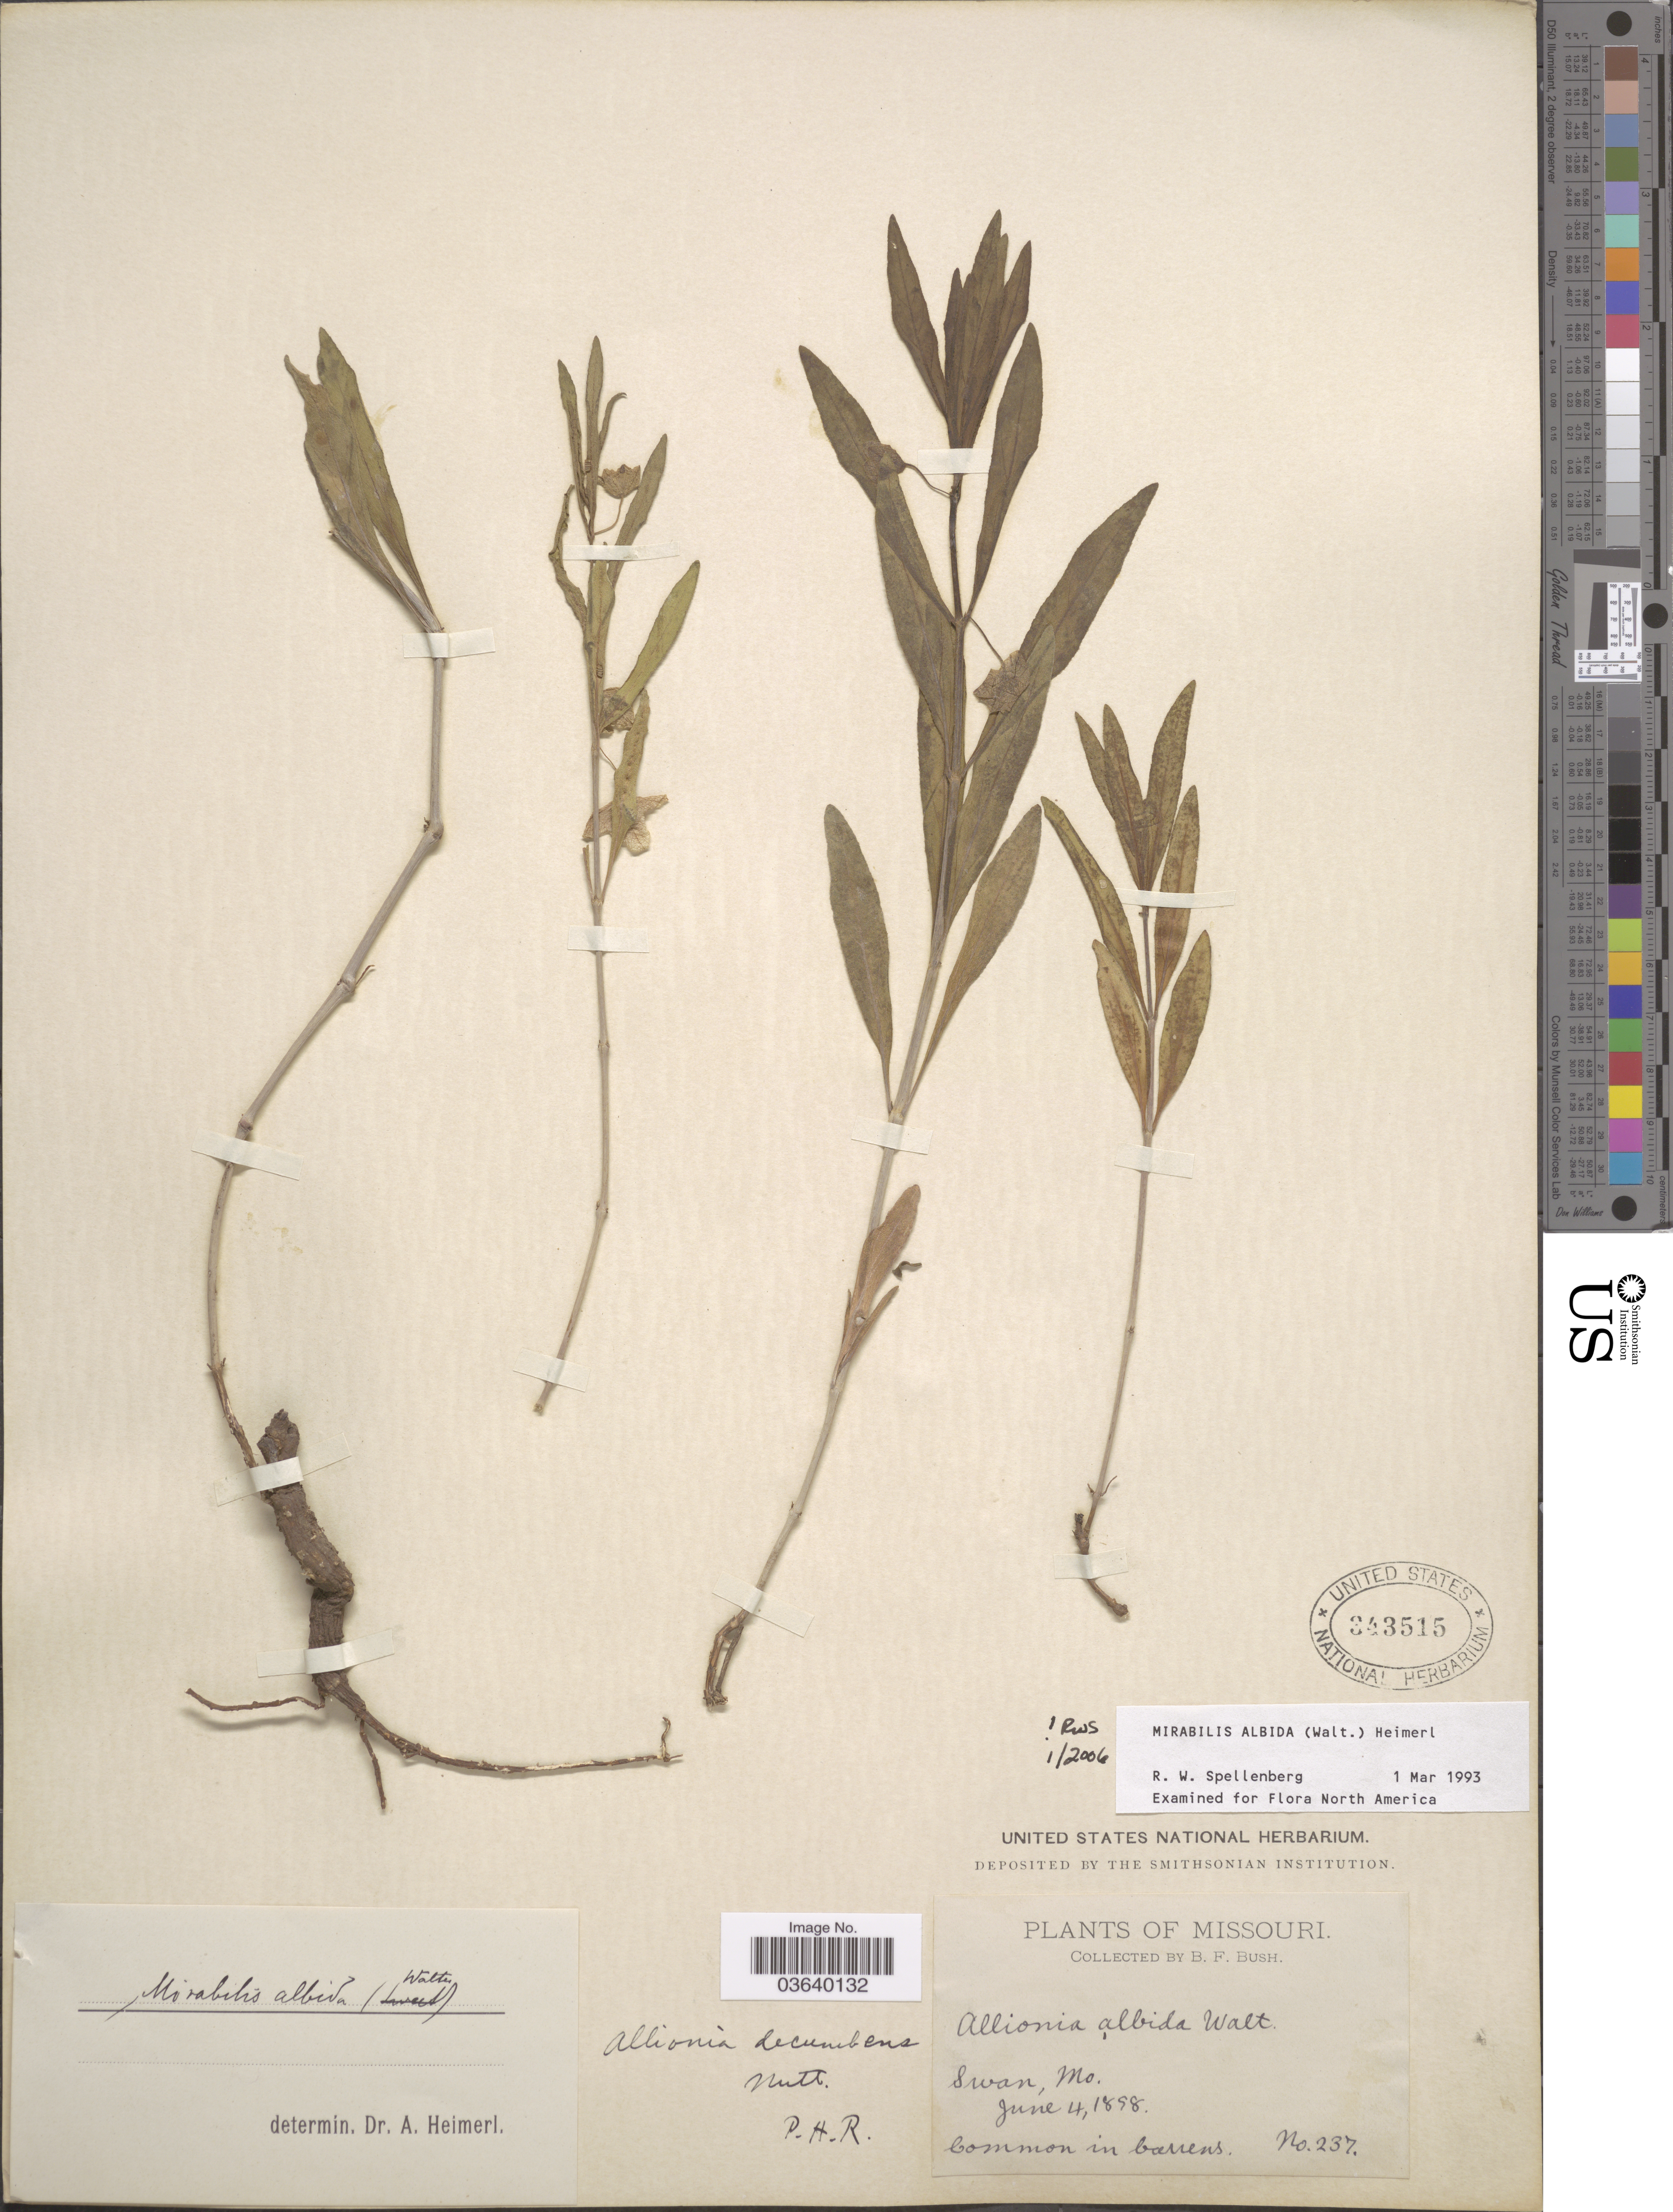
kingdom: Plantae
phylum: Tracheophyta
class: Magnoliopsida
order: Caryophyllales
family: Nyctaginaceae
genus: Mirabilis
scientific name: Mirabilis albida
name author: (Walter) Heimerl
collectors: B. F. Bush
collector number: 237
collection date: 1898-06-04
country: United States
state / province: Missouri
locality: Swan.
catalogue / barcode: US 343515